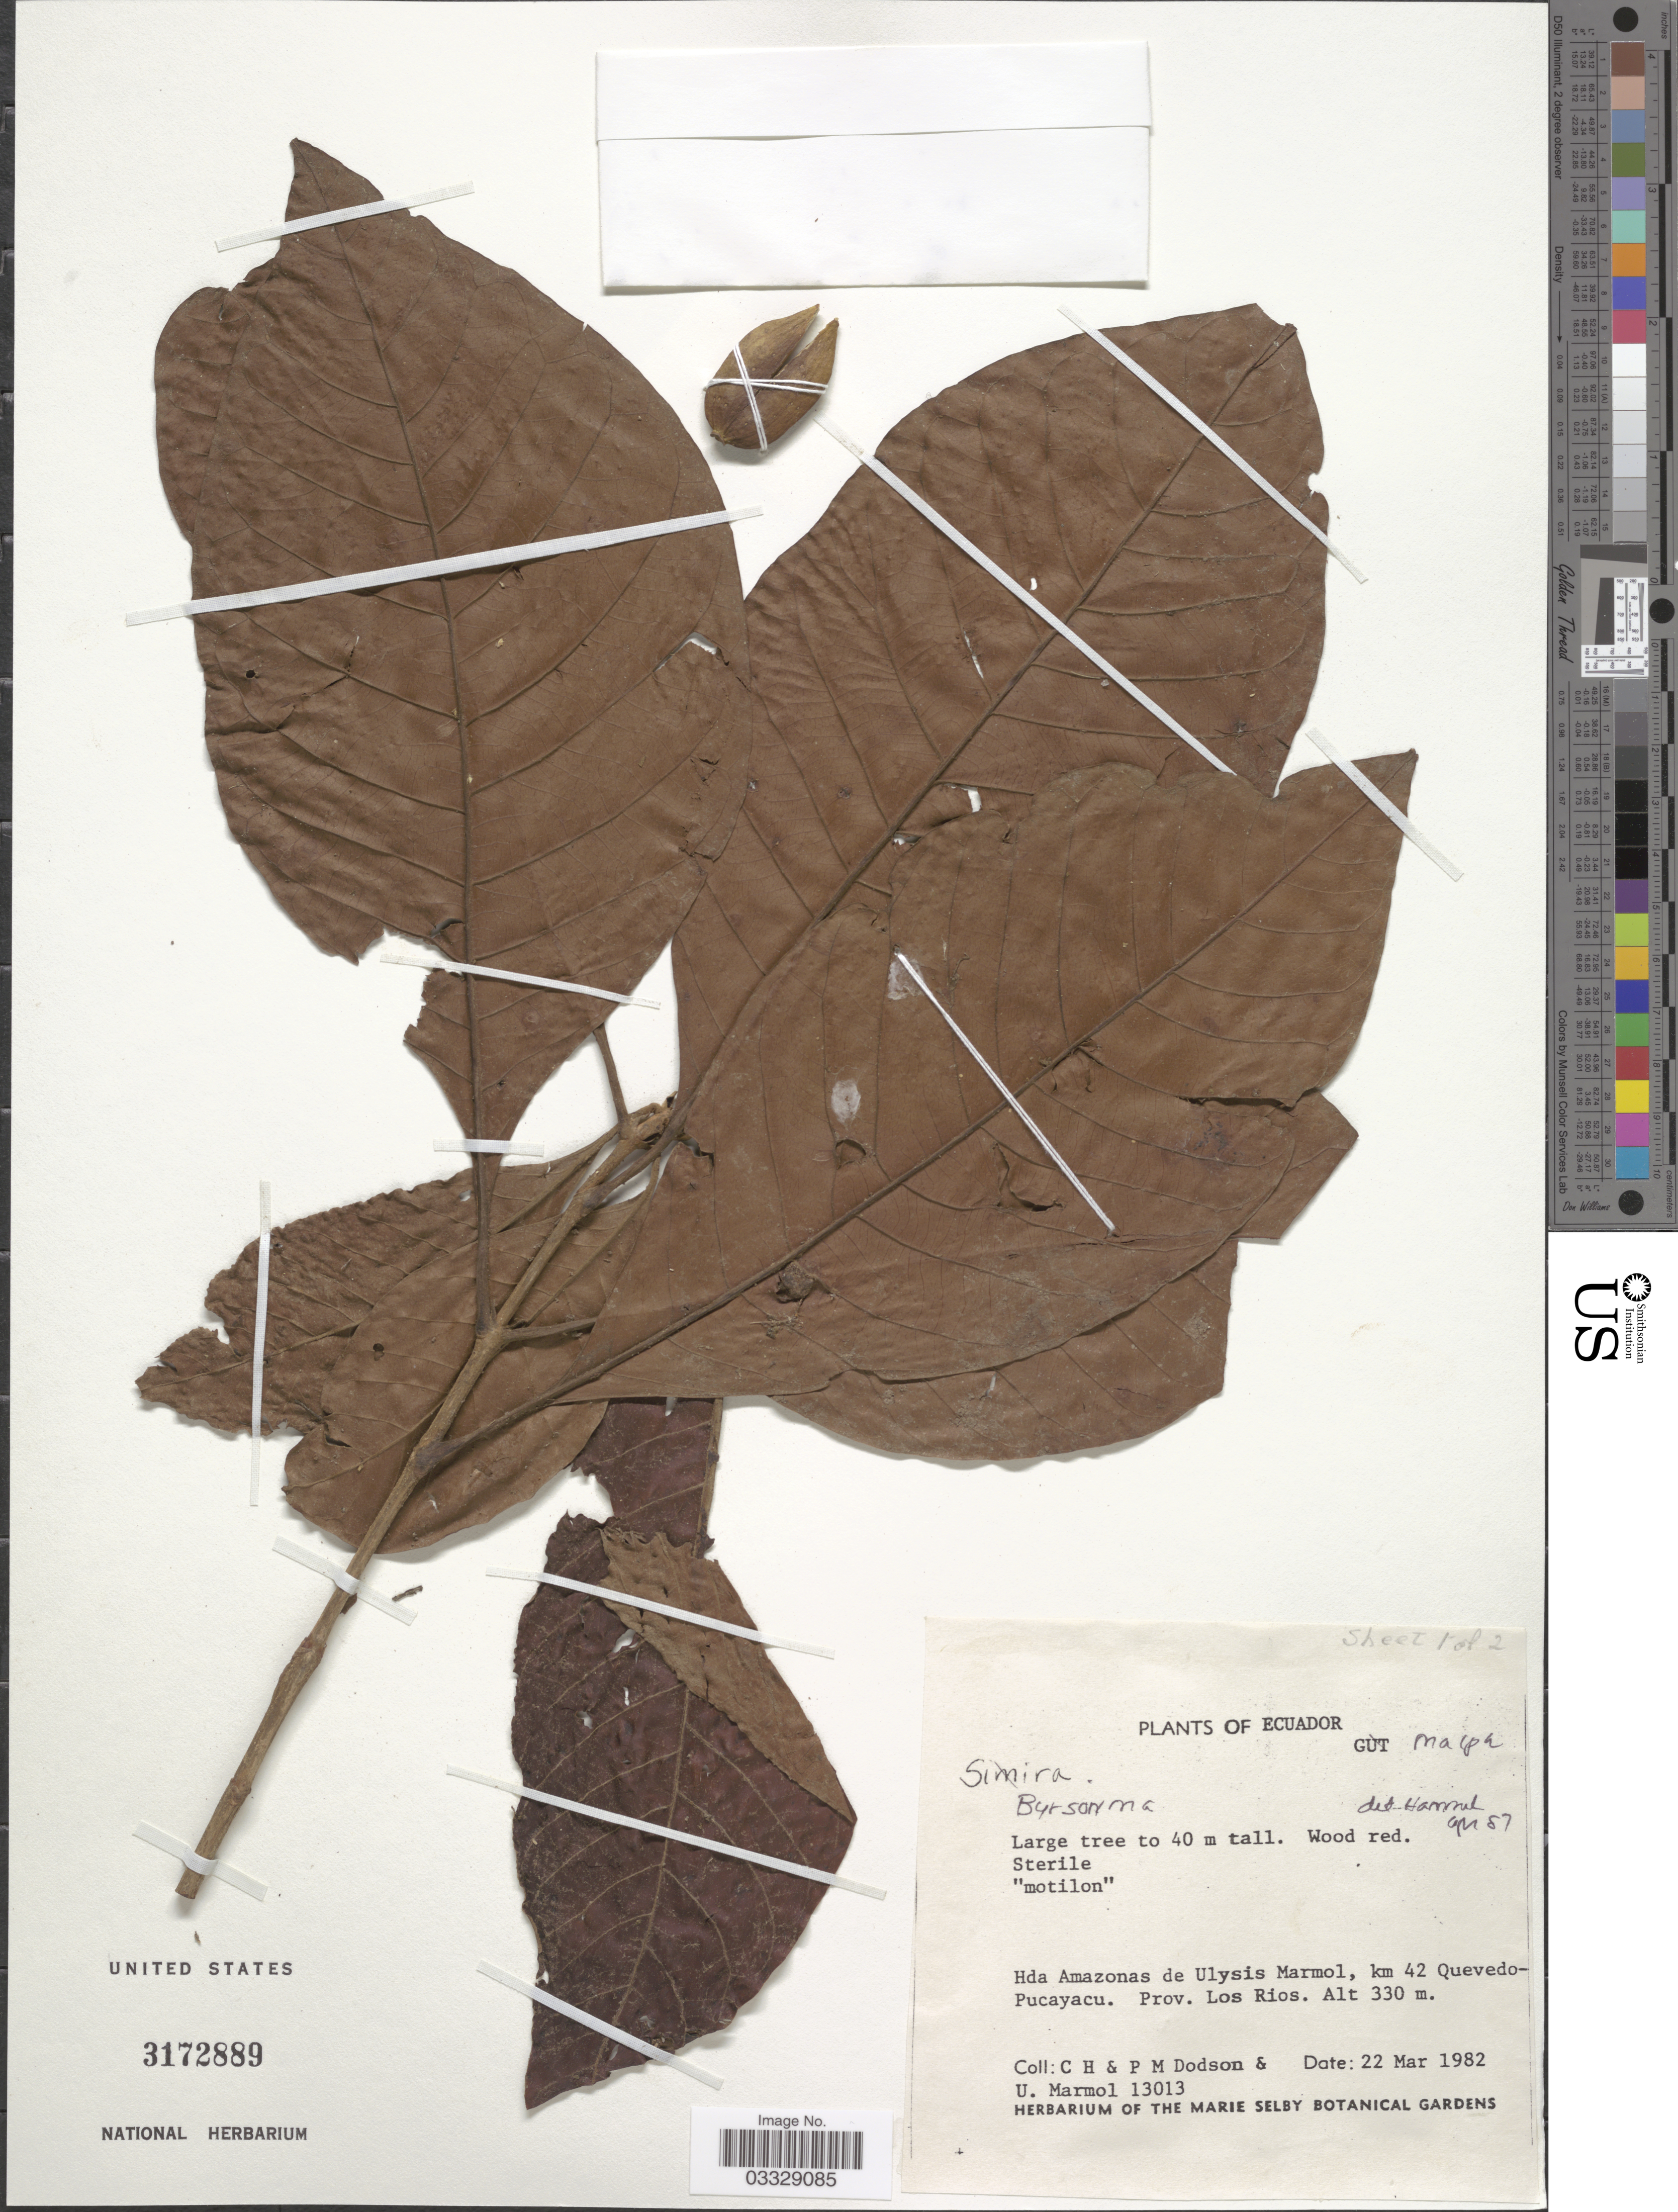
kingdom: Plantae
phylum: Tracheophyta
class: Magnoliopsida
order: Malpighiales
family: Malpighiaceae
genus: Byrsonima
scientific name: Byrsonima sp.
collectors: C. H. Dodson, P. M. Dodson & U. Marmol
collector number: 13013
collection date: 1982-03-22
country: Ecuador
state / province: Los Ríos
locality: Hda Amazonas de Ulysis Marmol, km 42 Quevedo-Pucayacu.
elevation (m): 330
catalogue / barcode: US 3172889